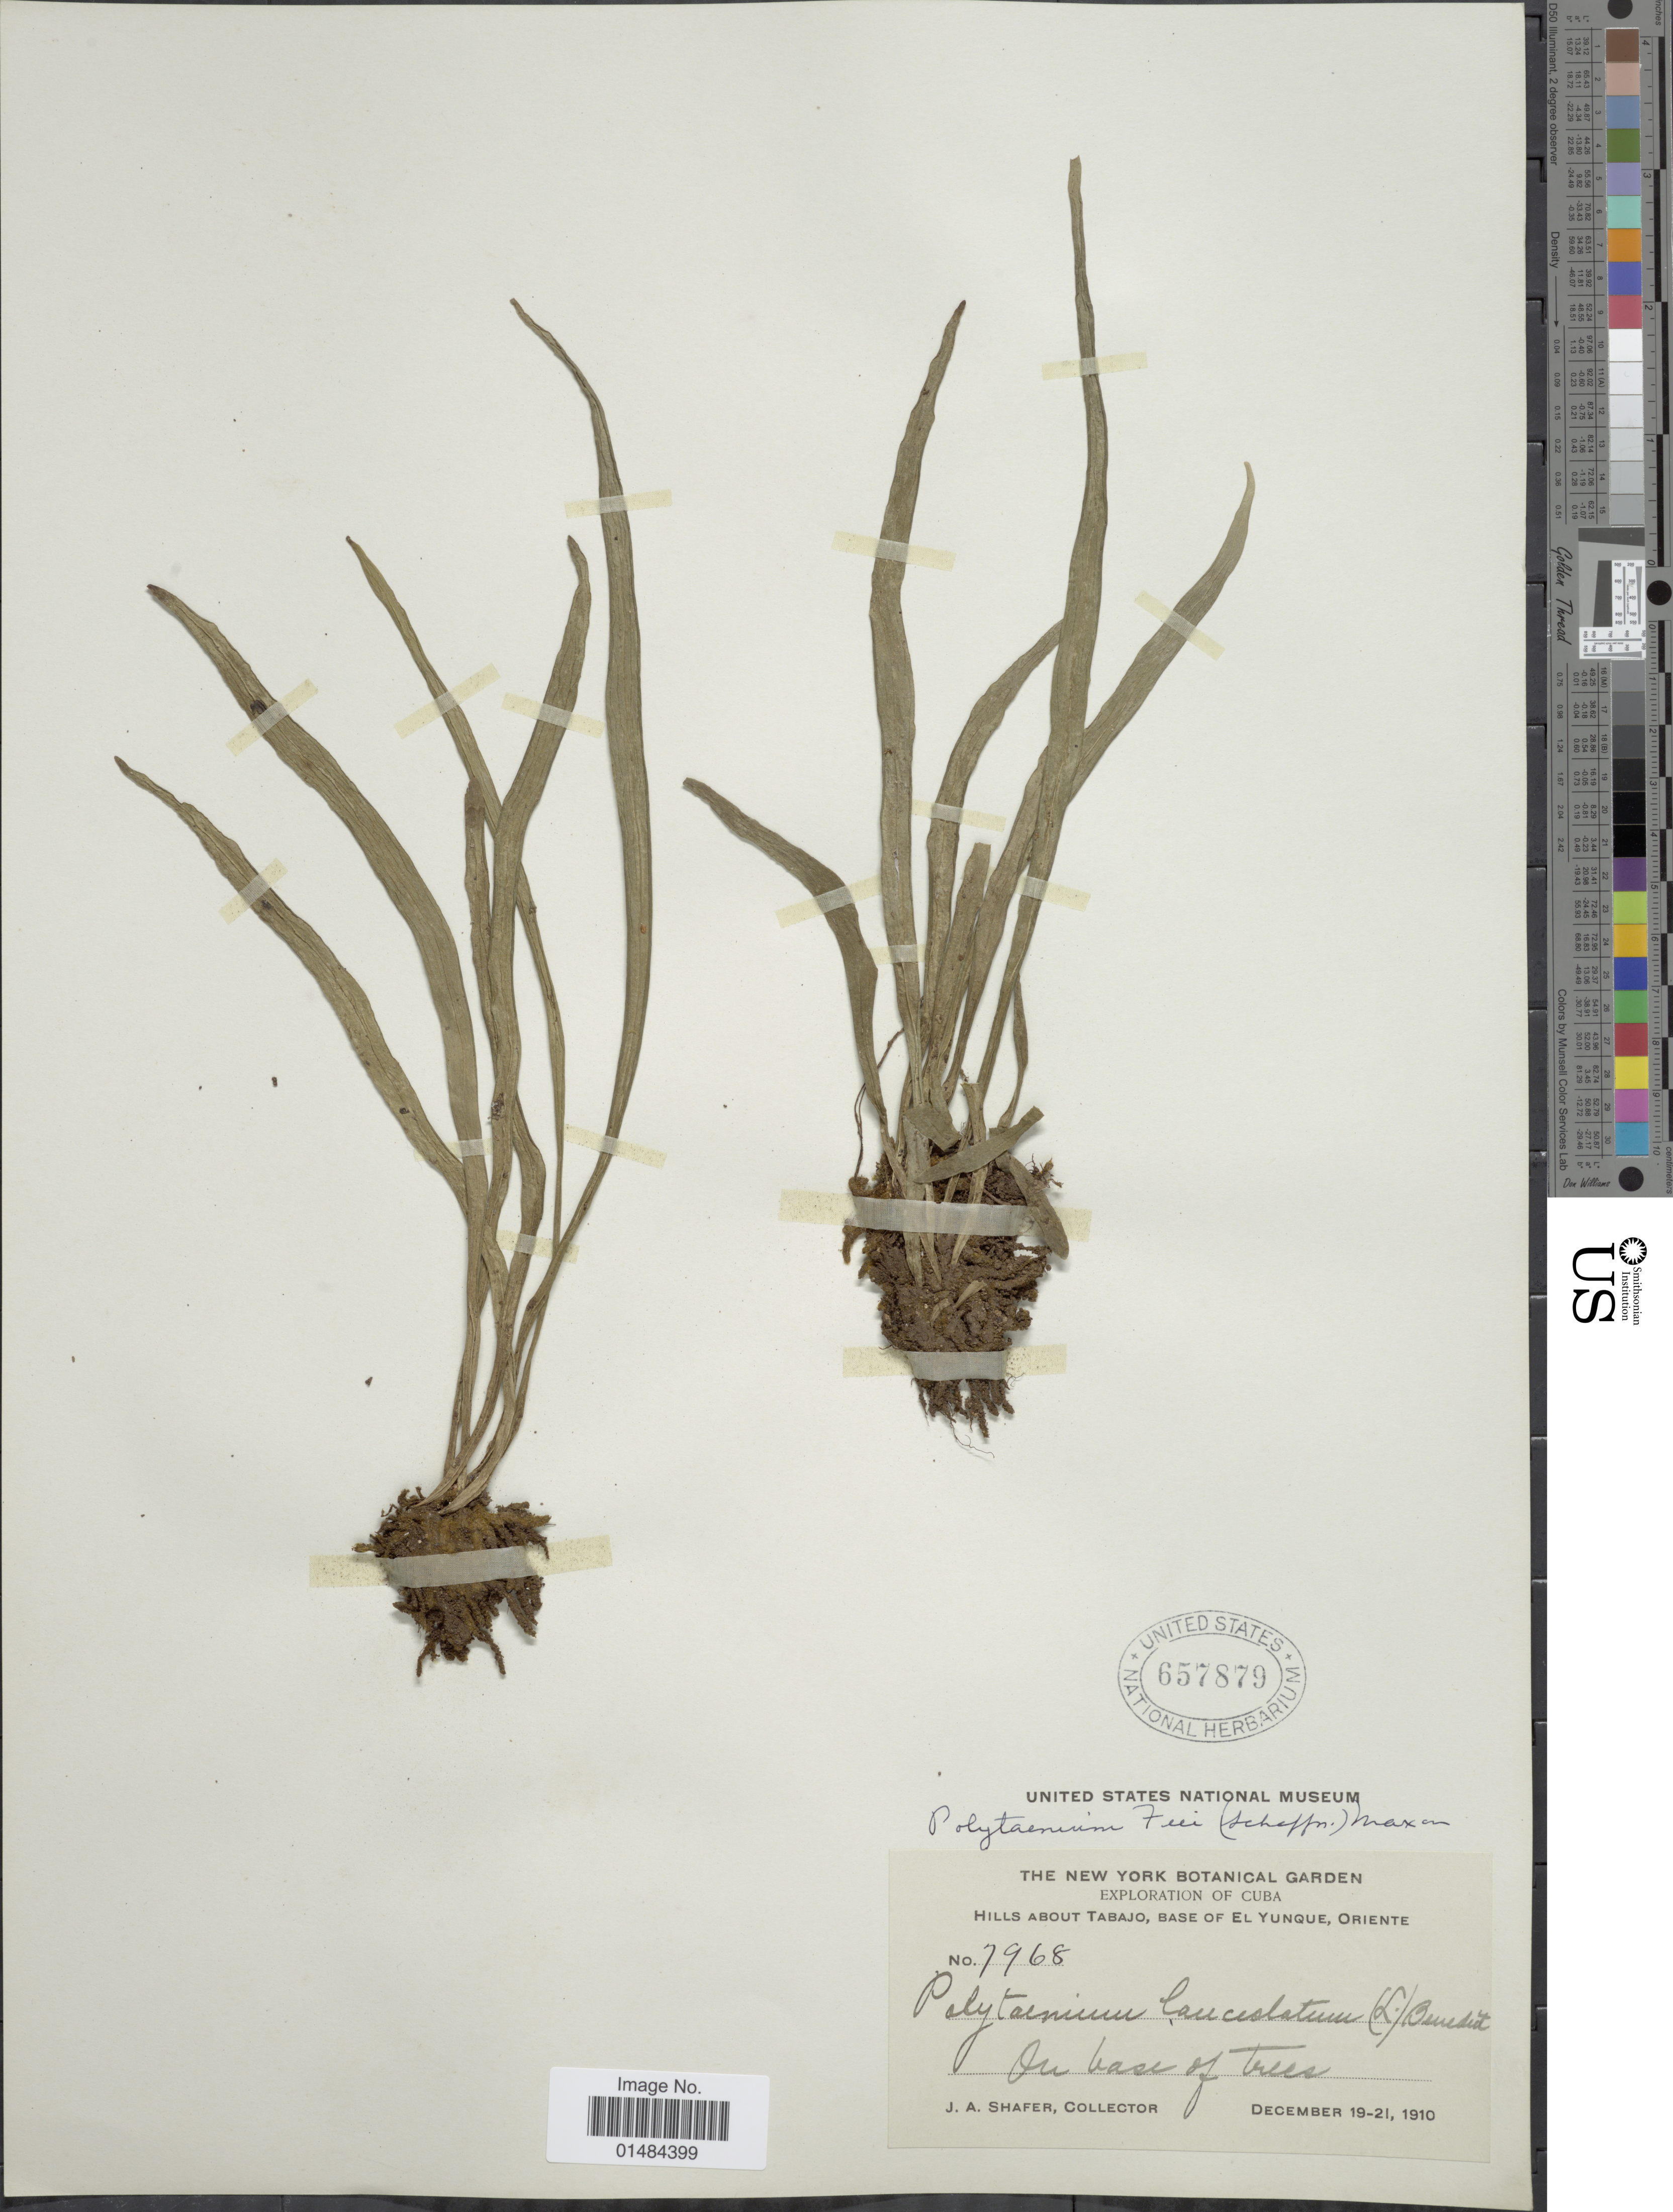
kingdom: Plantae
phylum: Tracheophyta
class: Polypodiopsida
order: Polypodiales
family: Pteridaceae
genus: Polytaenium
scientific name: Polytaenium lanceolatum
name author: (L.) Desv.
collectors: J. A. Shafer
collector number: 7968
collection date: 1910-12-19/1910-12-21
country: Cuba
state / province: Oriente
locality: Cuba, hills about Tabajo, base of El Yunque, Oriente.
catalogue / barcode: US 657879